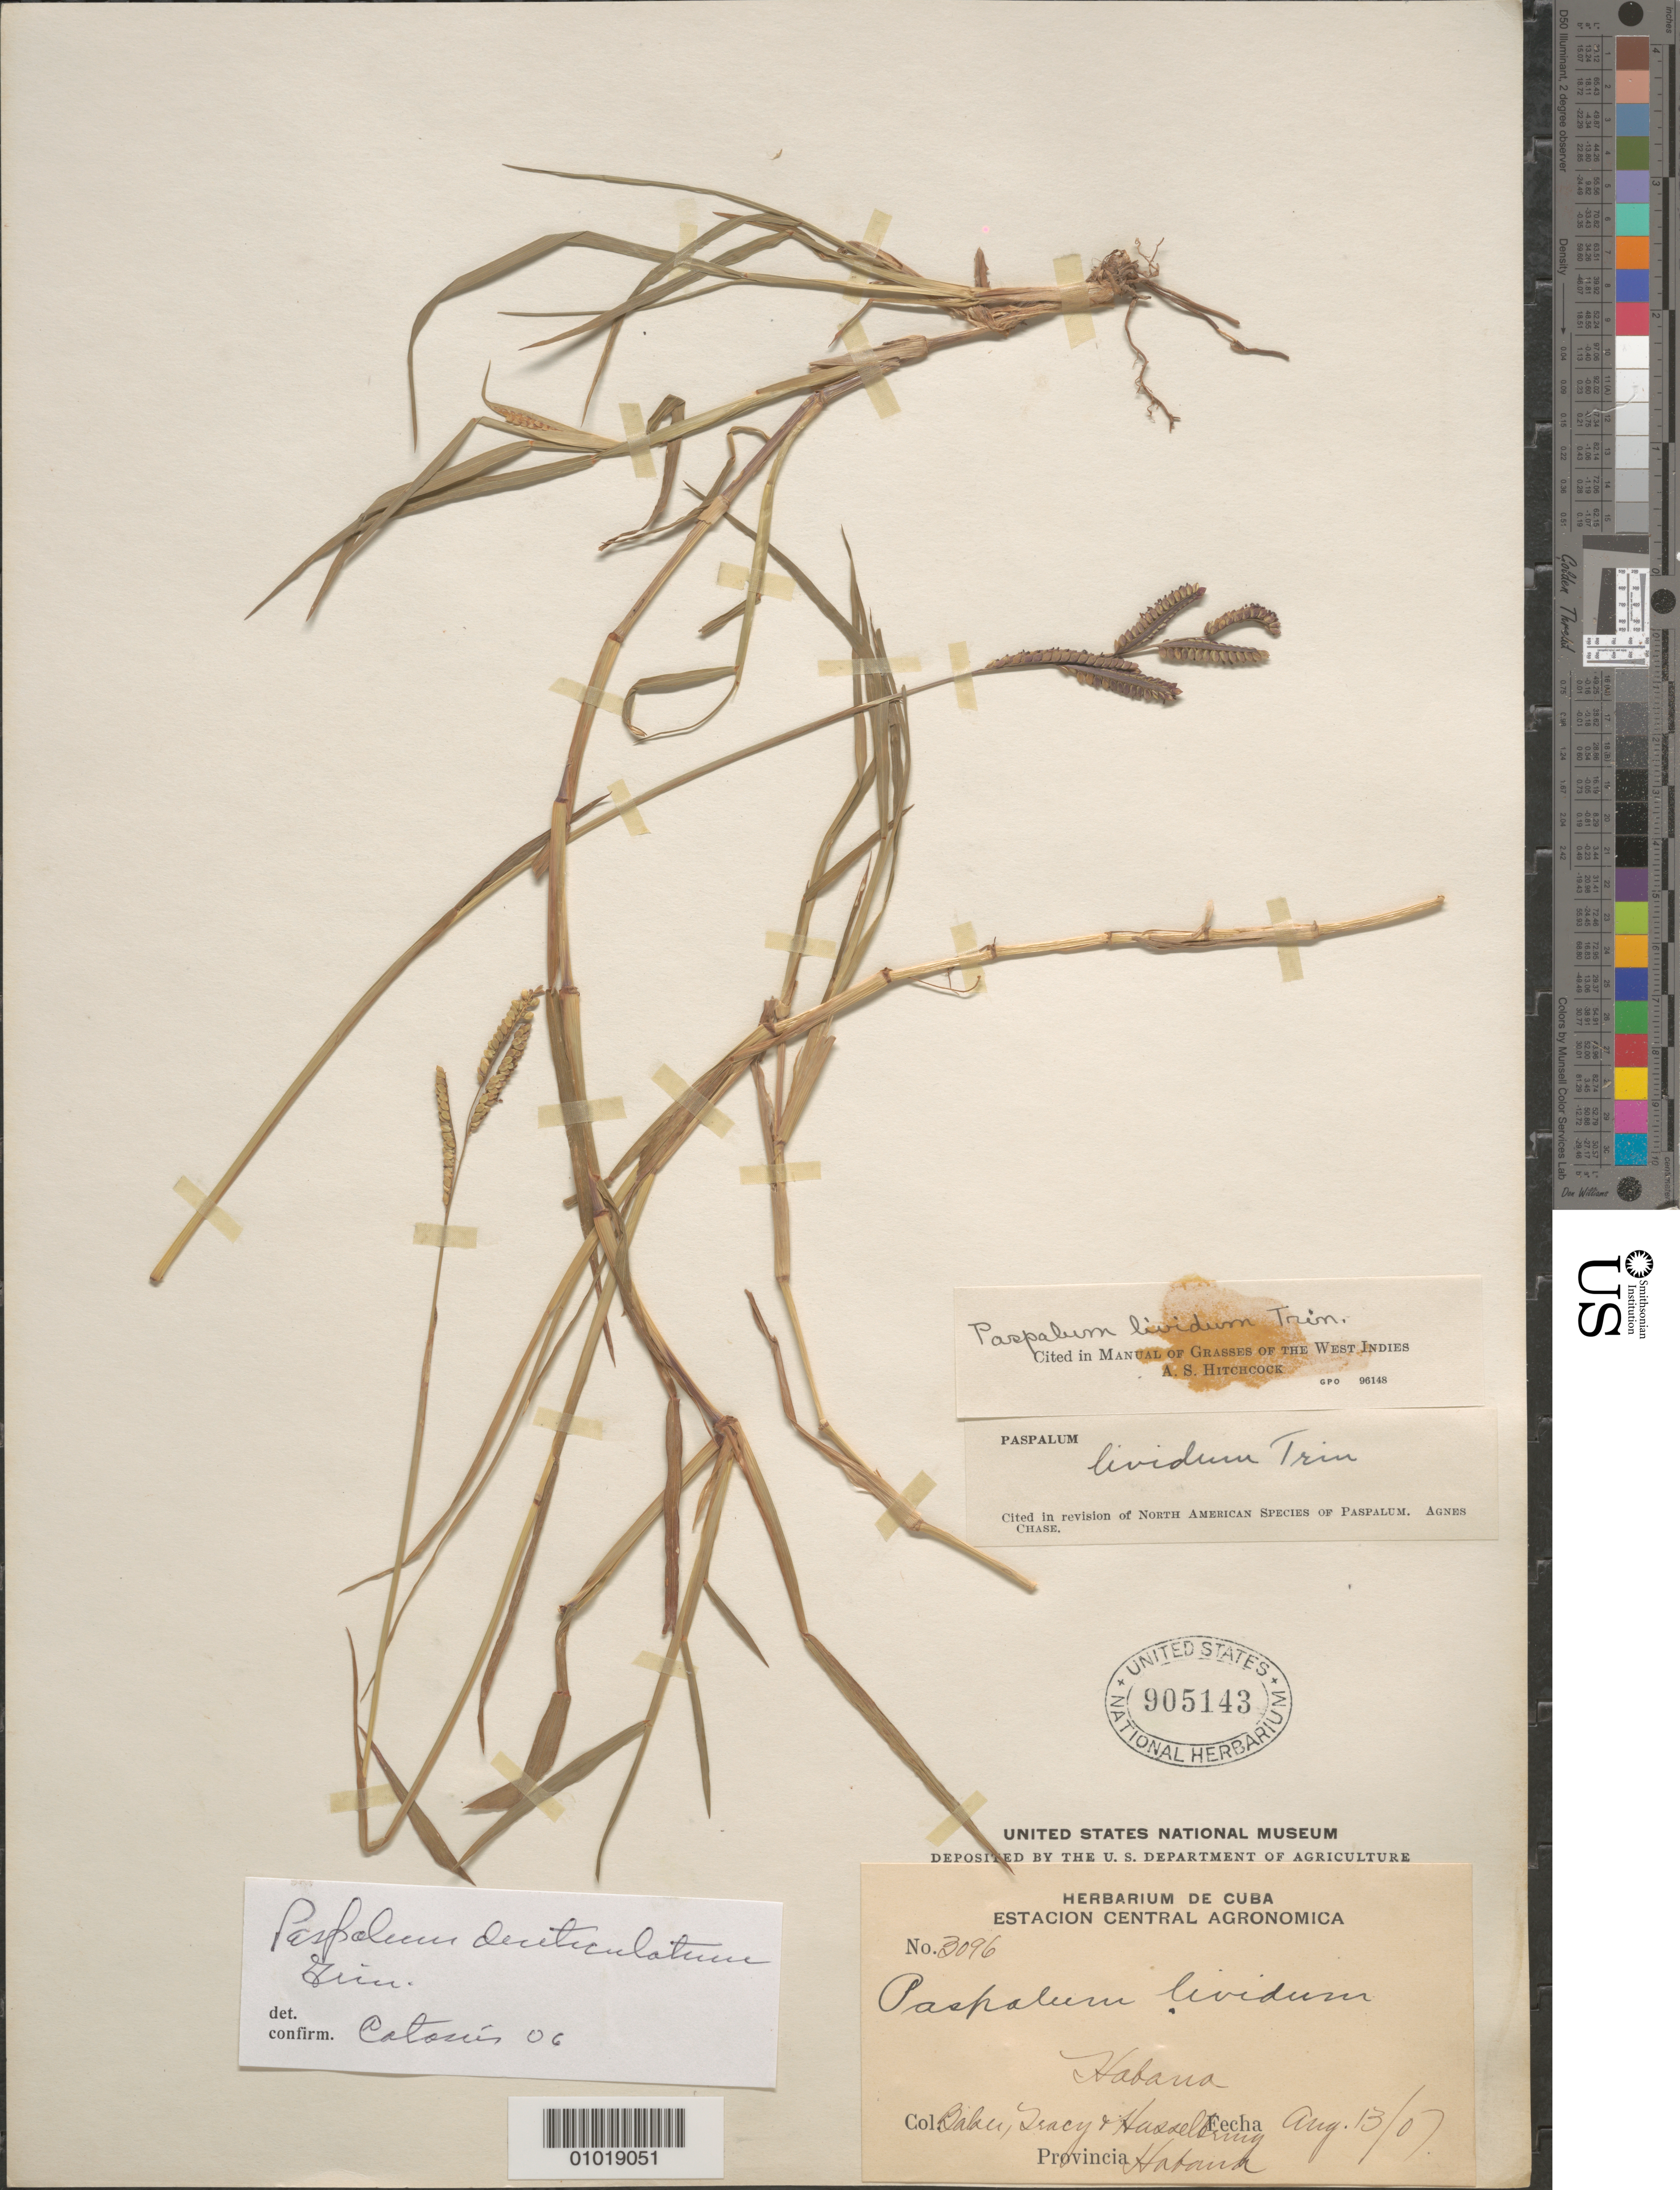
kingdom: Plantae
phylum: Tracheophyta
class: Liliopsida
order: Poales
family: Poaceae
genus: Paspalum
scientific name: Paspalum denticulatum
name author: Trin.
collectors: C. F. Baker, -. Tracy & H. Hasselbring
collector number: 3096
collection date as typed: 13 Aug 1907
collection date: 1907-08-13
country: Cuba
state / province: La Habana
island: Cuba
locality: Habana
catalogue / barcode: US 905143